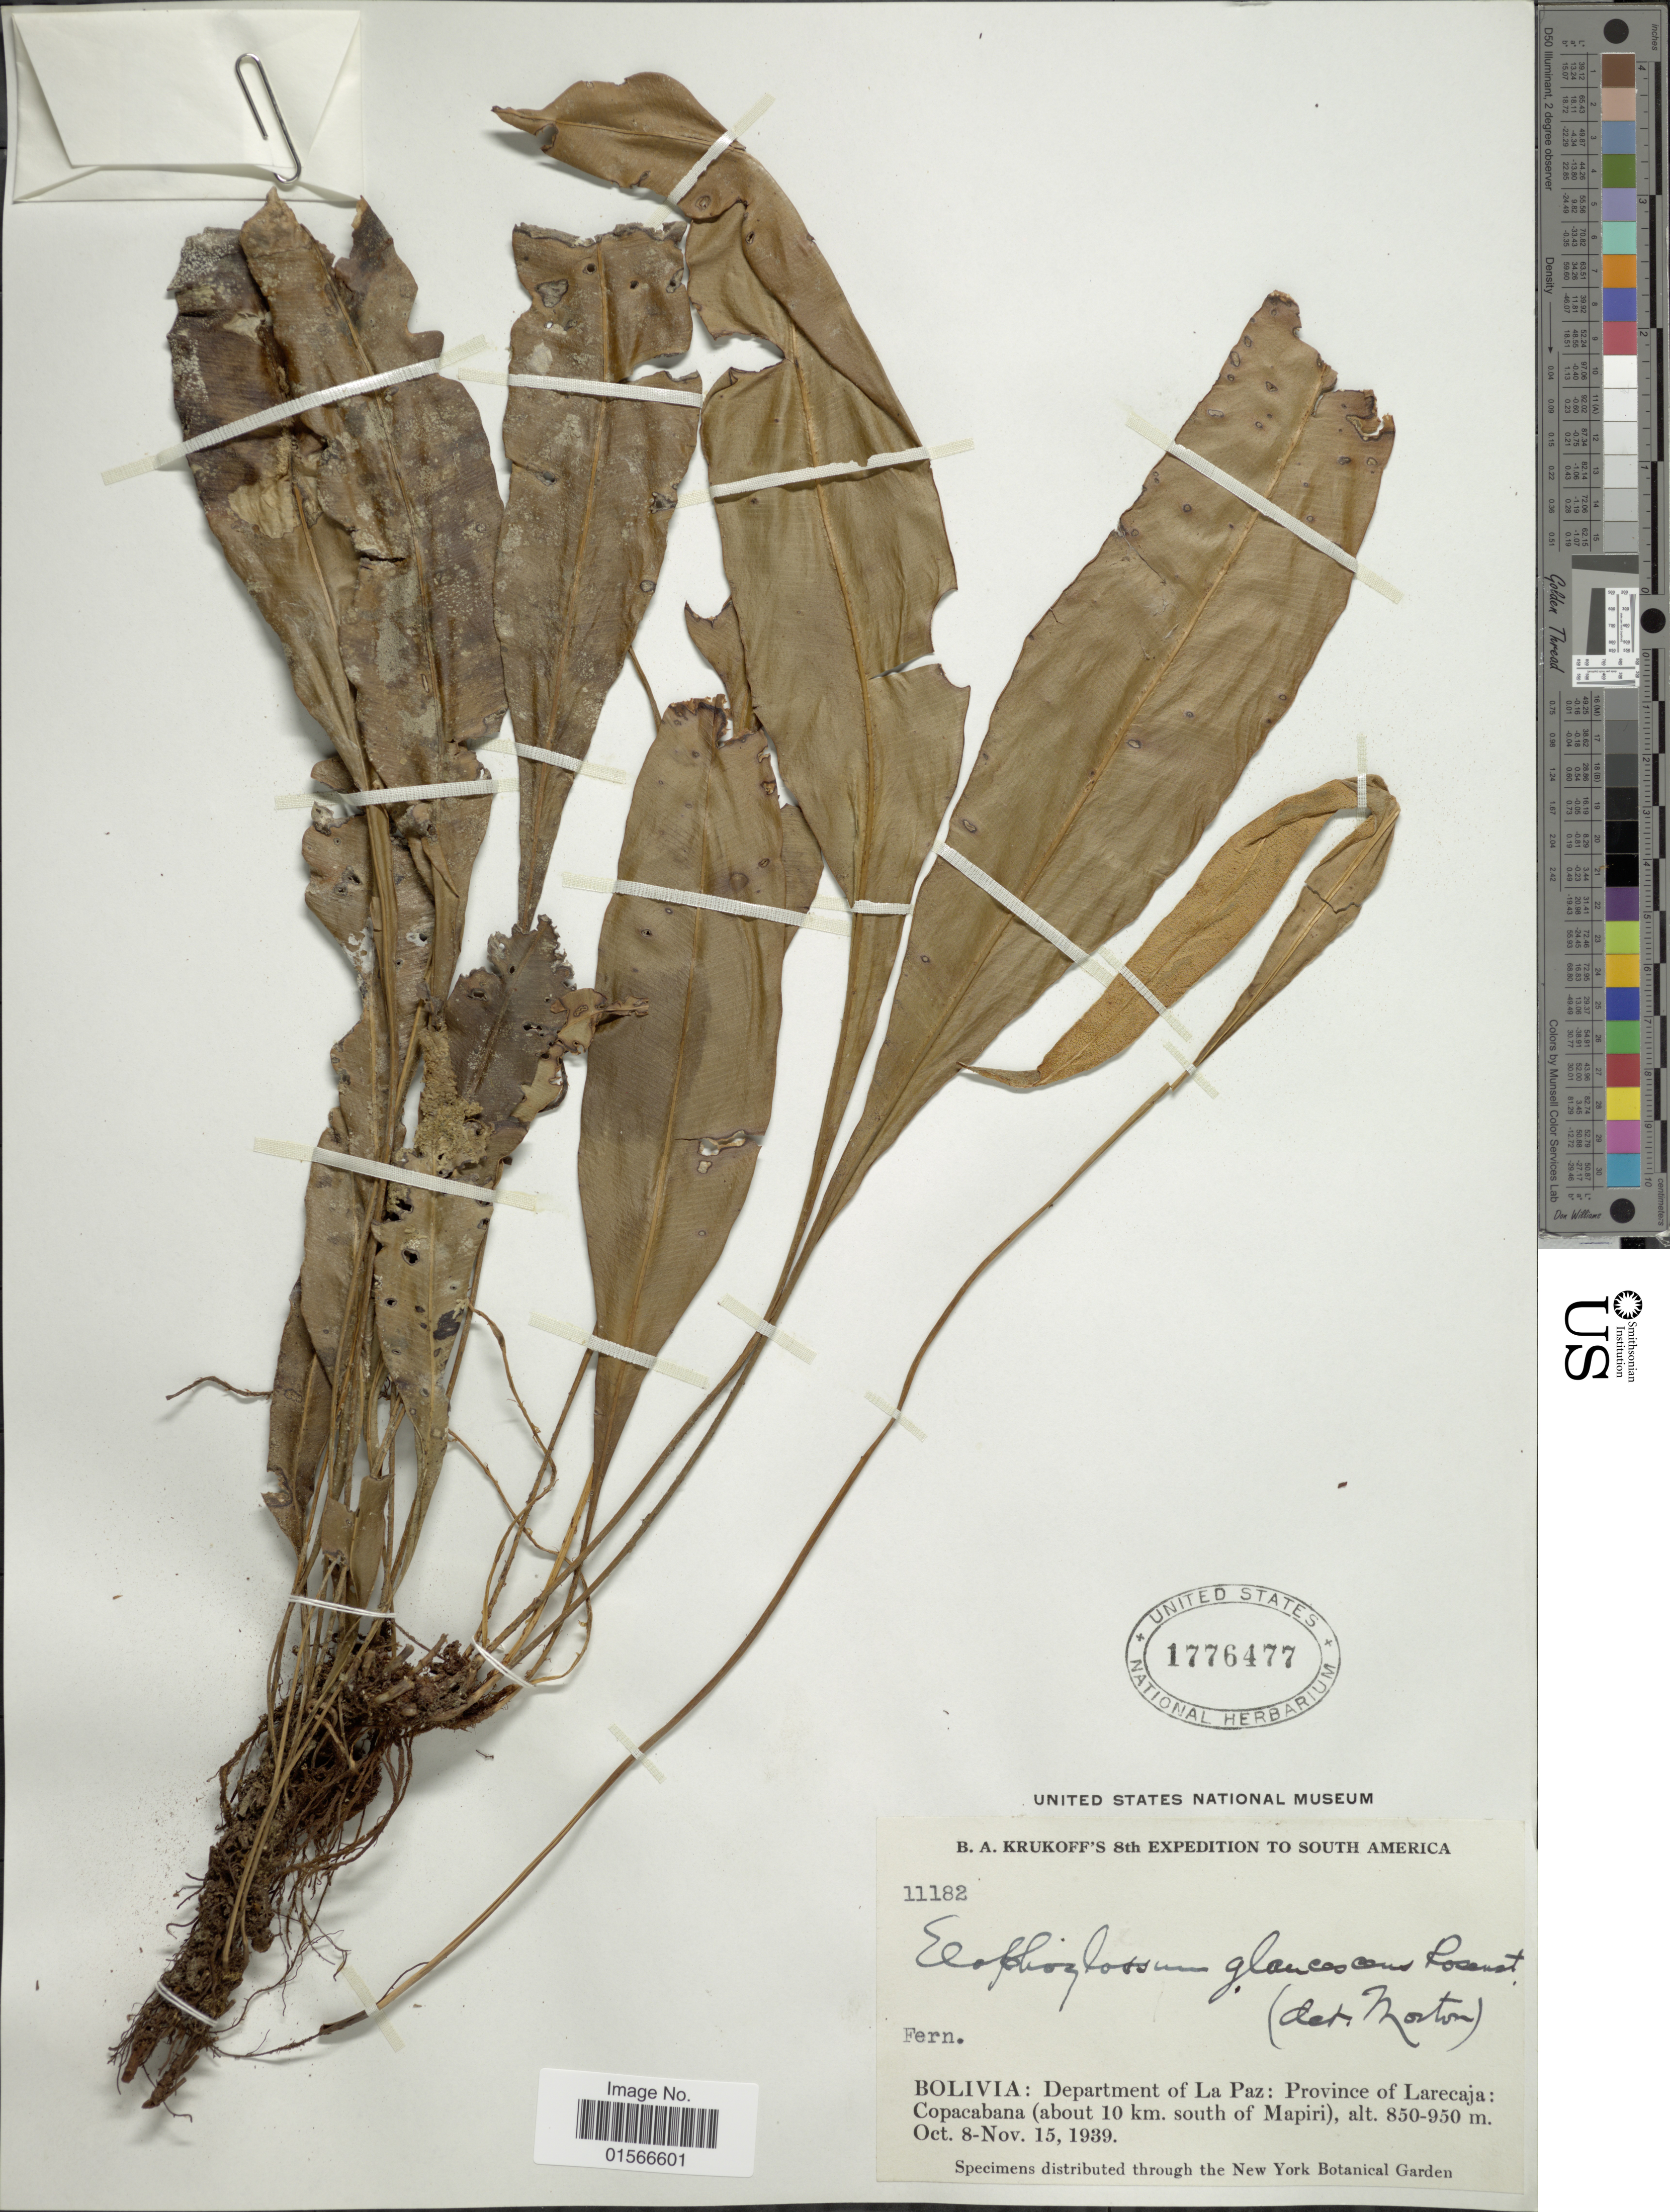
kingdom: Plantae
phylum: Tracheophyta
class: Polypodiopsida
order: Polypodiales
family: Dryopteridaceae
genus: Elaphoglossum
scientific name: Elaphoglossum glaucescens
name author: Rosenst.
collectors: B. A. Krukoff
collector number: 11182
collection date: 1939-10-08/1939-11-15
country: Bolivia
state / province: La Paz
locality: Department of La Paz: Province of Larecaja: Copacabana (about 10 km. south of Mapiri)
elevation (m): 850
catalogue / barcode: US 1776477